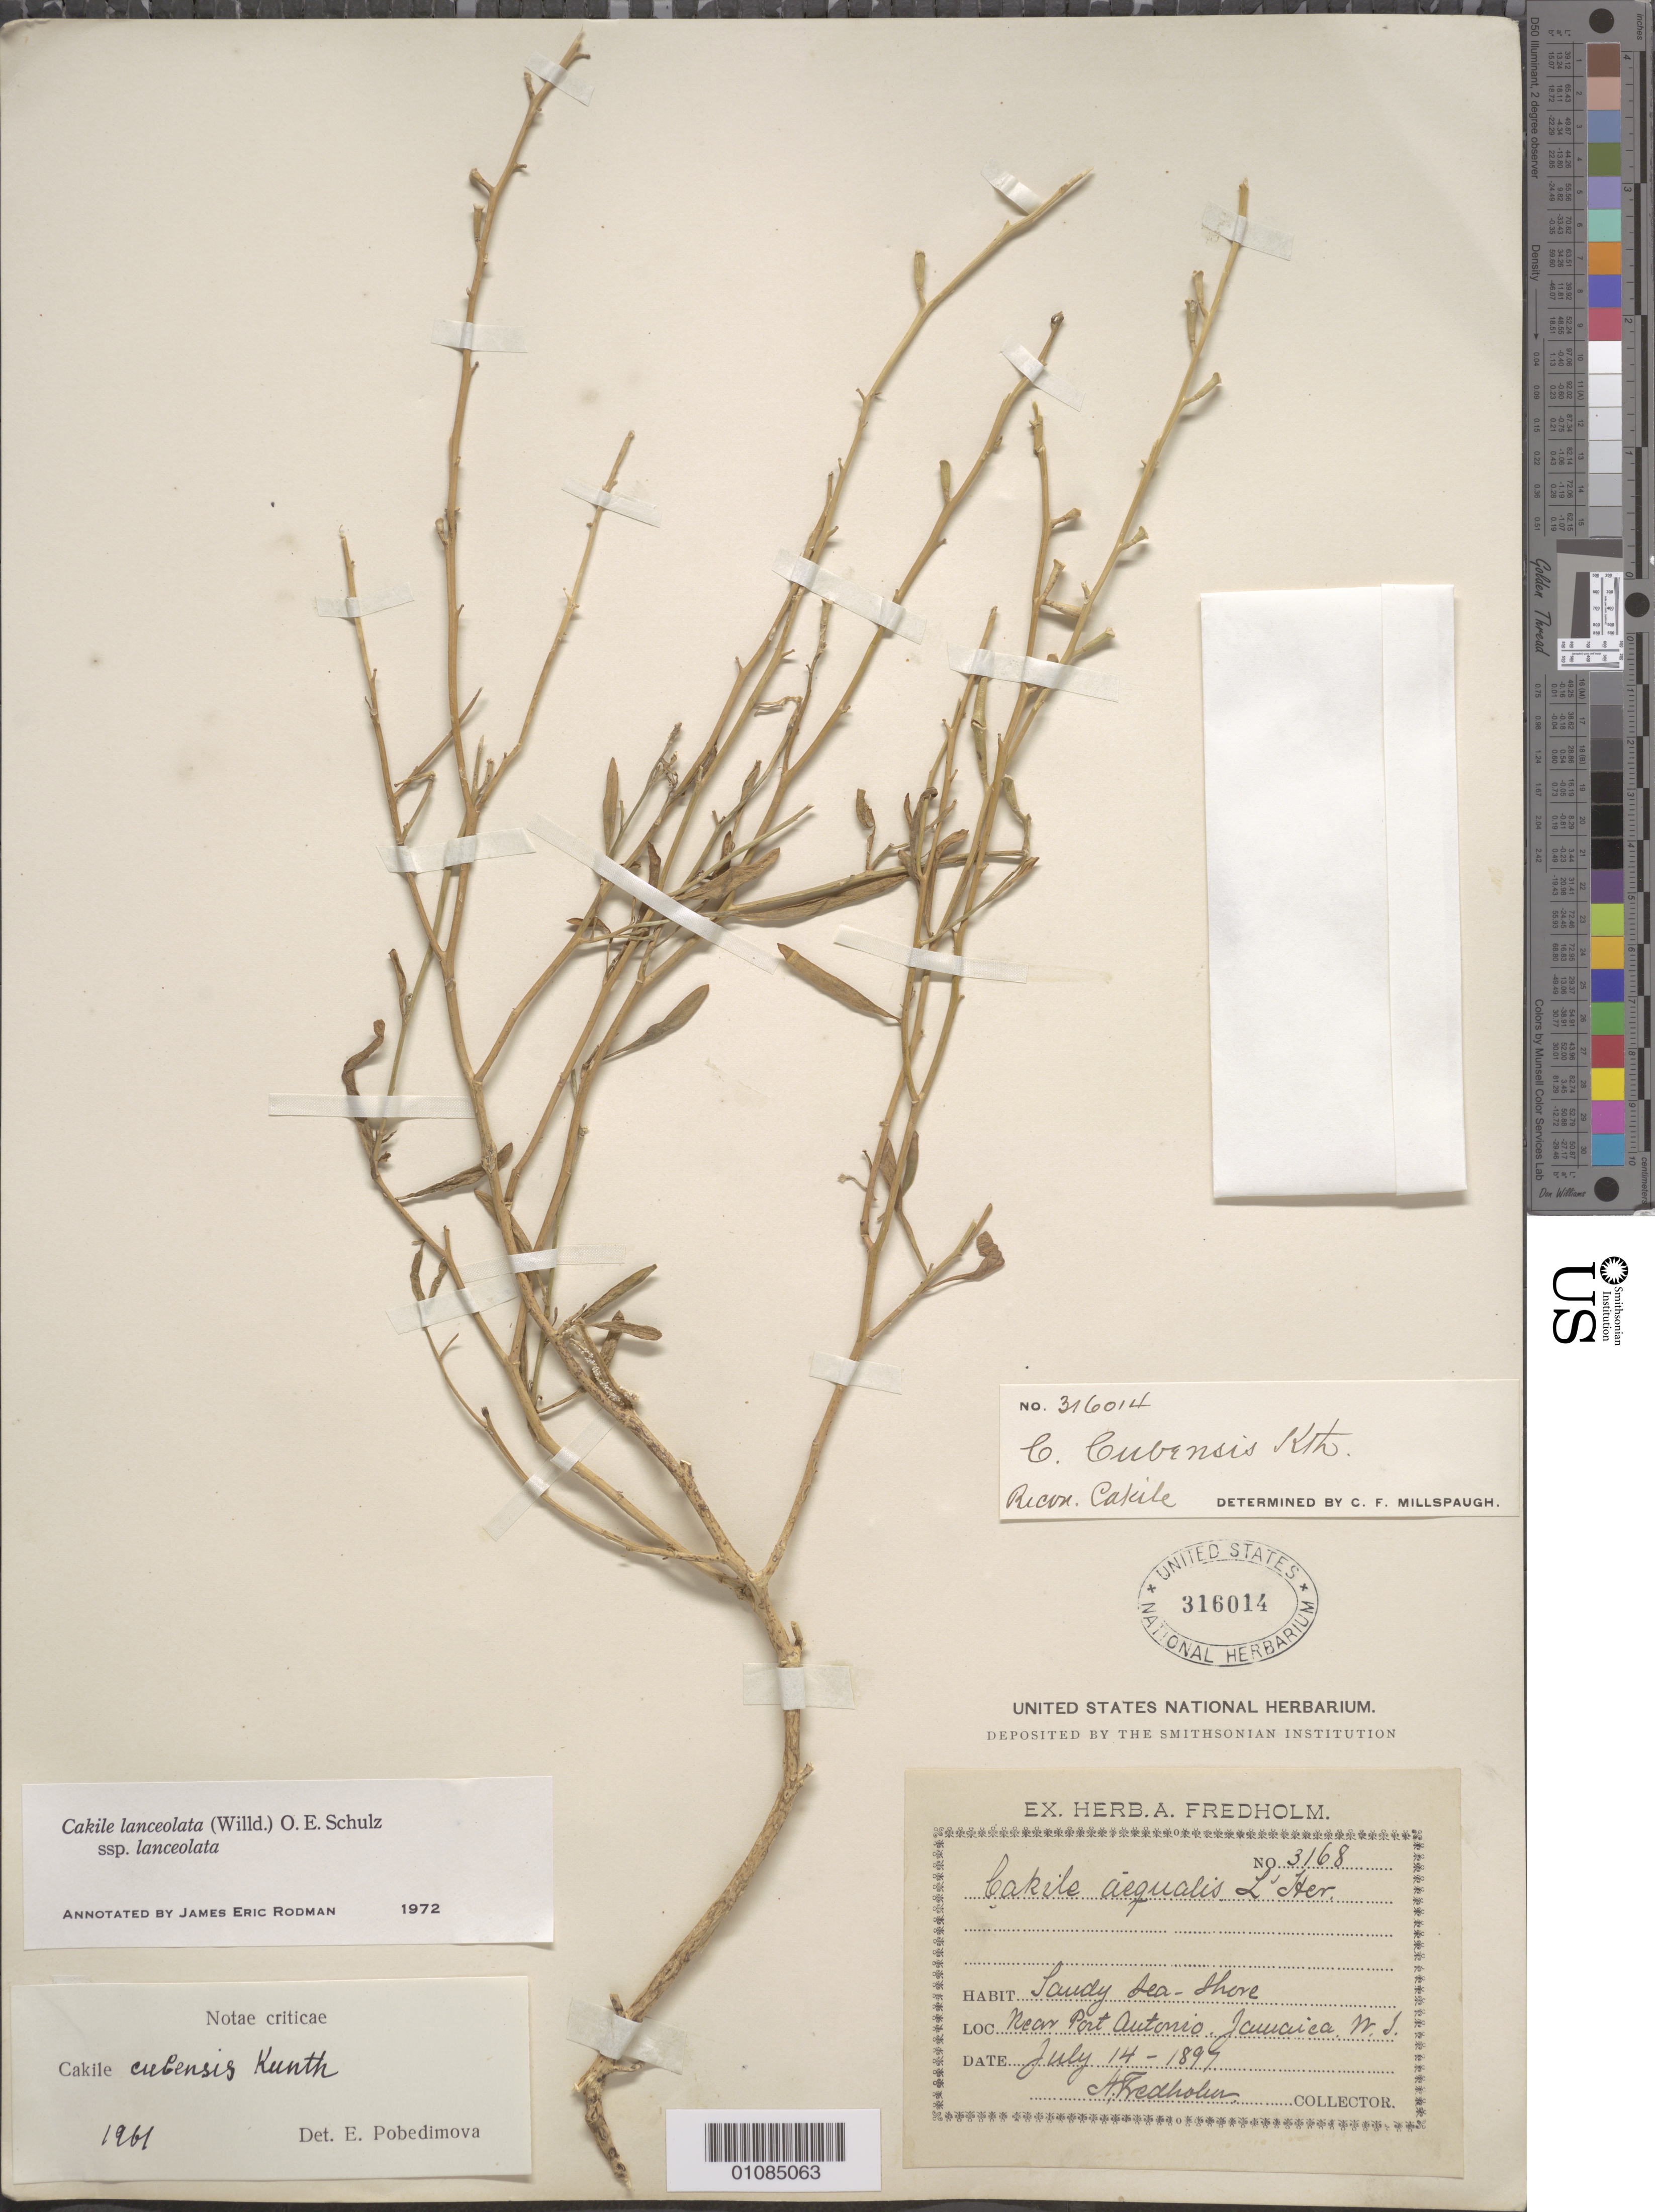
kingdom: Plantae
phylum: Tracheophyta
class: Magnoliopsida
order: Brassicales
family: Brassicaceae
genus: Cakile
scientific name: Cakile lanceolata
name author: (Willd.) O.E. Schulz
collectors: A. Fredholm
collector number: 3168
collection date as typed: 14 Jul 1897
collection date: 1897-07-14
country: Jamaica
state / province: Portland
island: Jamaica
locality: Near Port Antonio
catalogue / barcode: US 316014